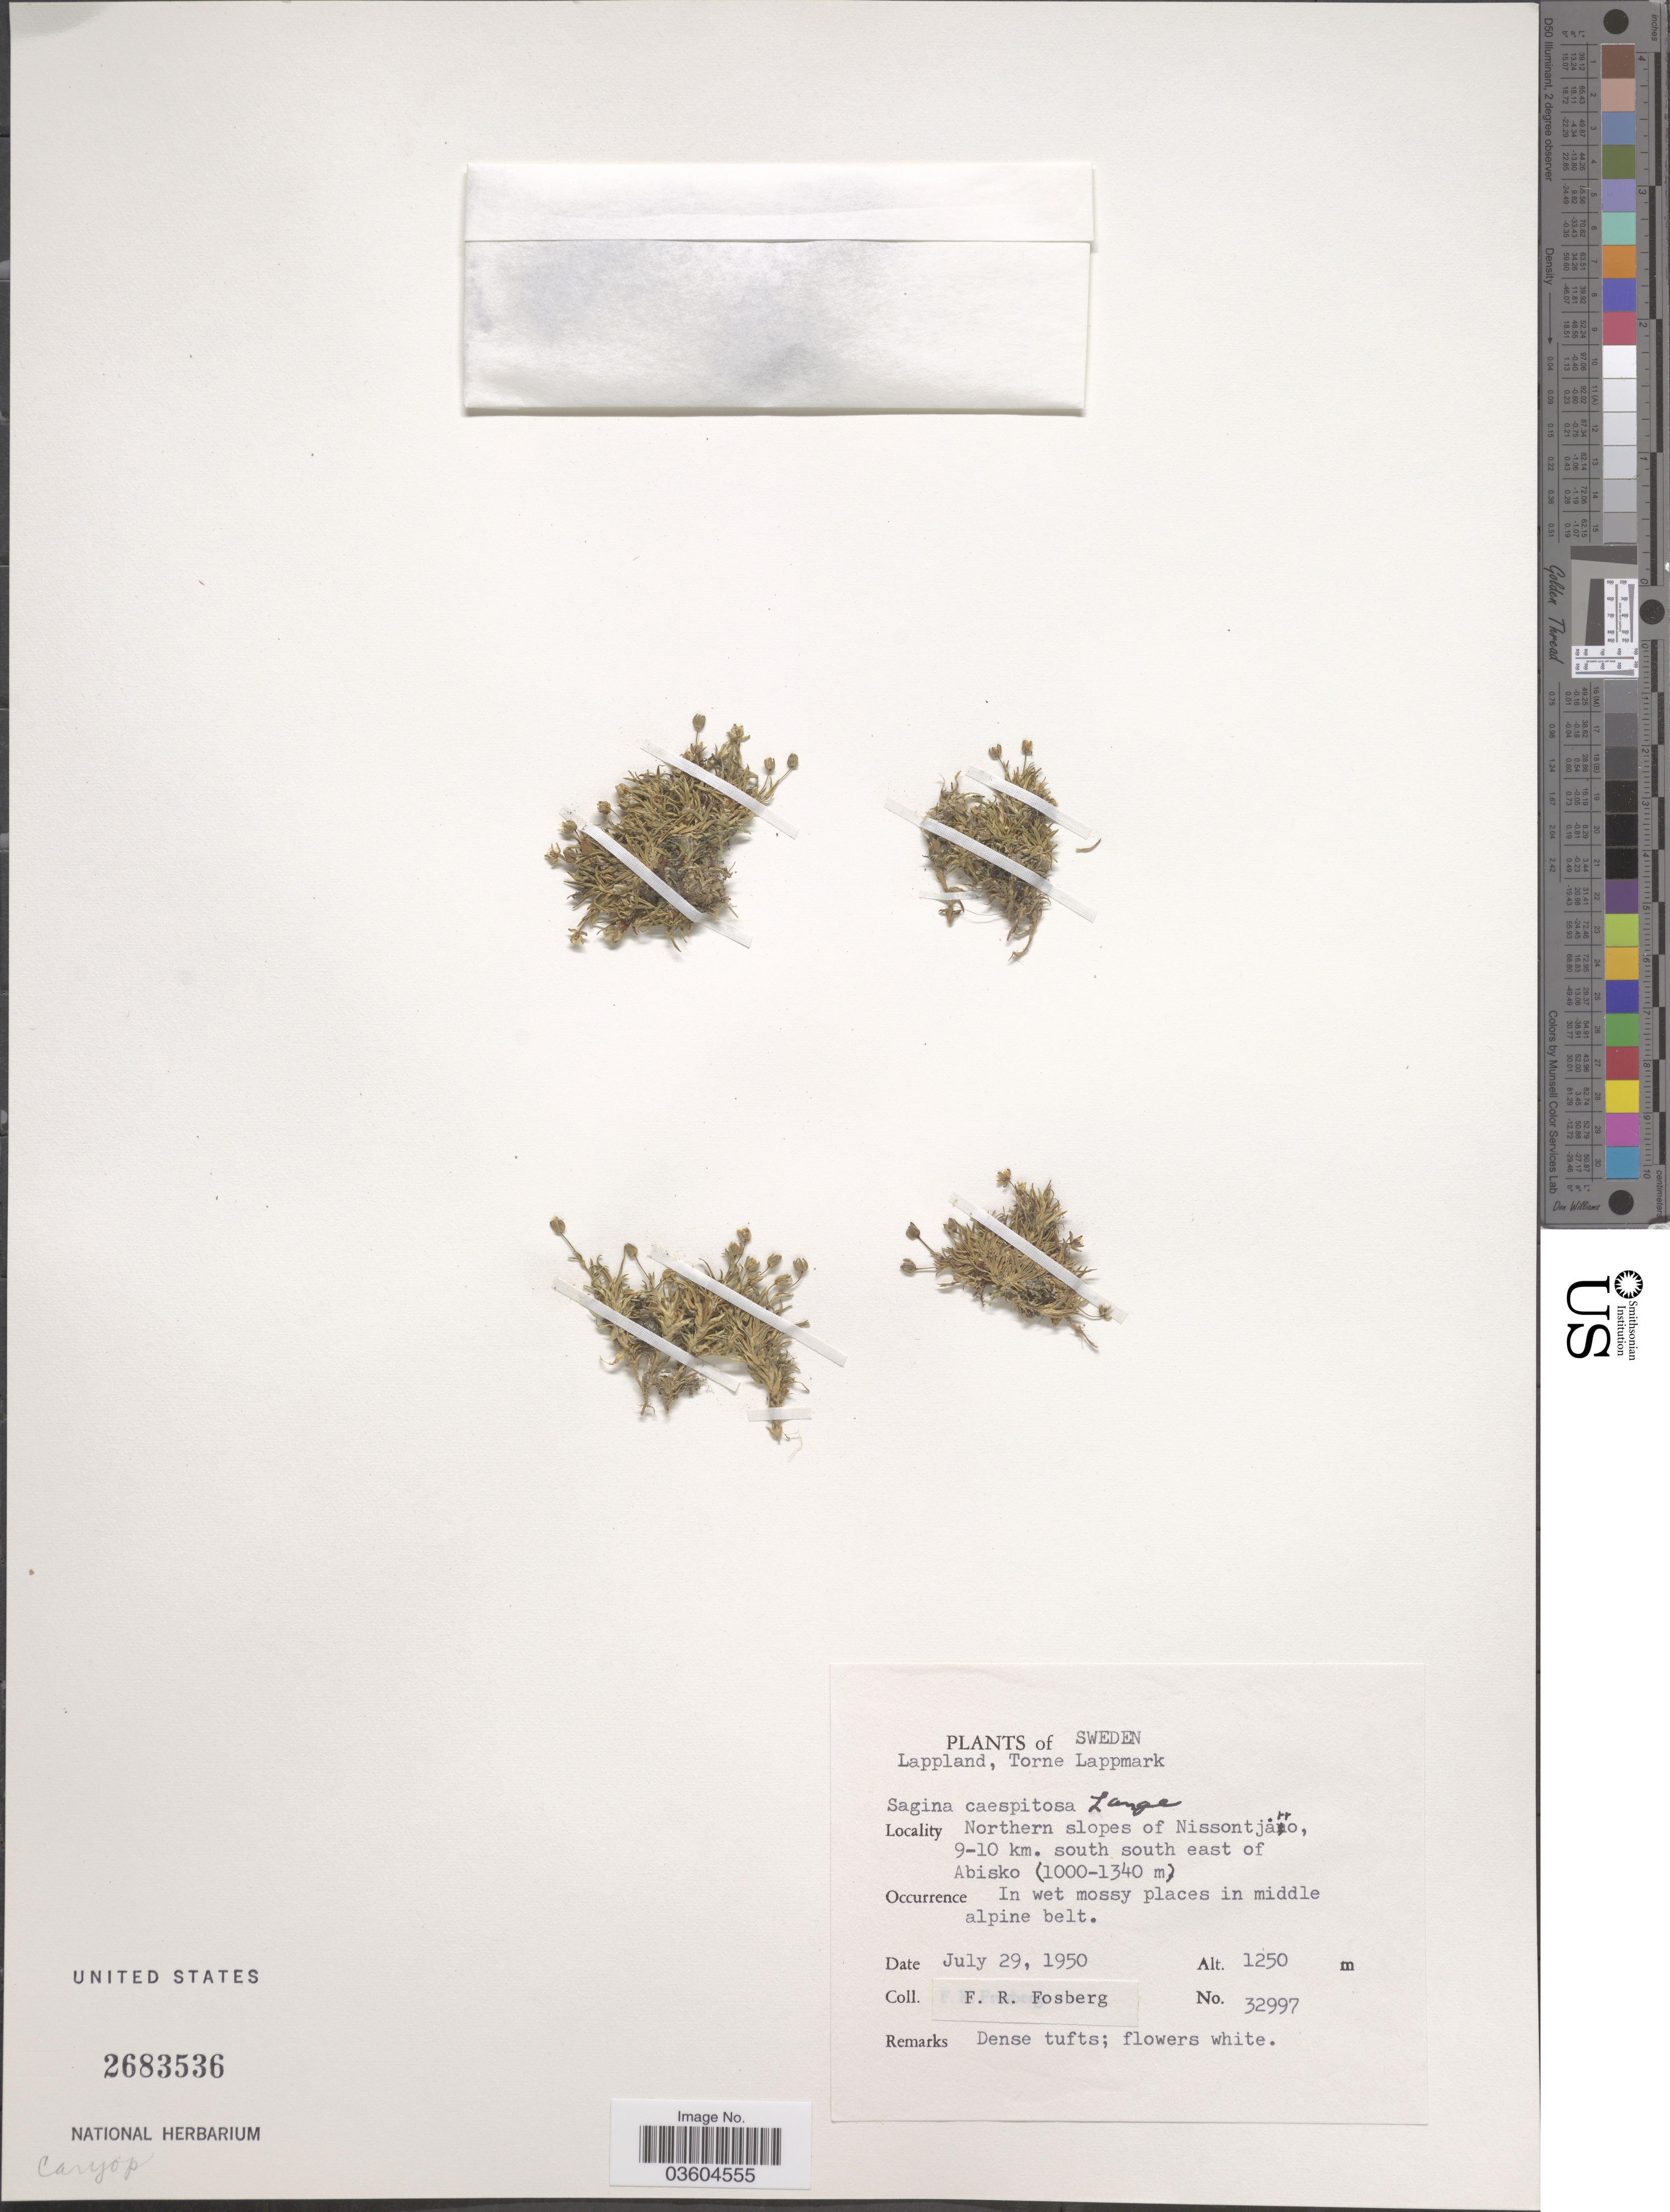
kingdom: Plantae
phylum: Tracheophyta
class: Magnoliopsida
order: Caryophyllales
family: Caryophyllaceae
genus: Sagina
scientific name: Sagina caespitosa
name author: Lange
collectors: F. R. Fosberg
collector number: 32997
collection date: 1950-07-29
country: Sweden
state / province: Norrbotten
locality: Lappland, Torne Lappmark. Northern slopes of Nissontjårro, 9-10 km. south south east of Abisko.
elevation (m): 1250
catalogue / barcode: US 2683536